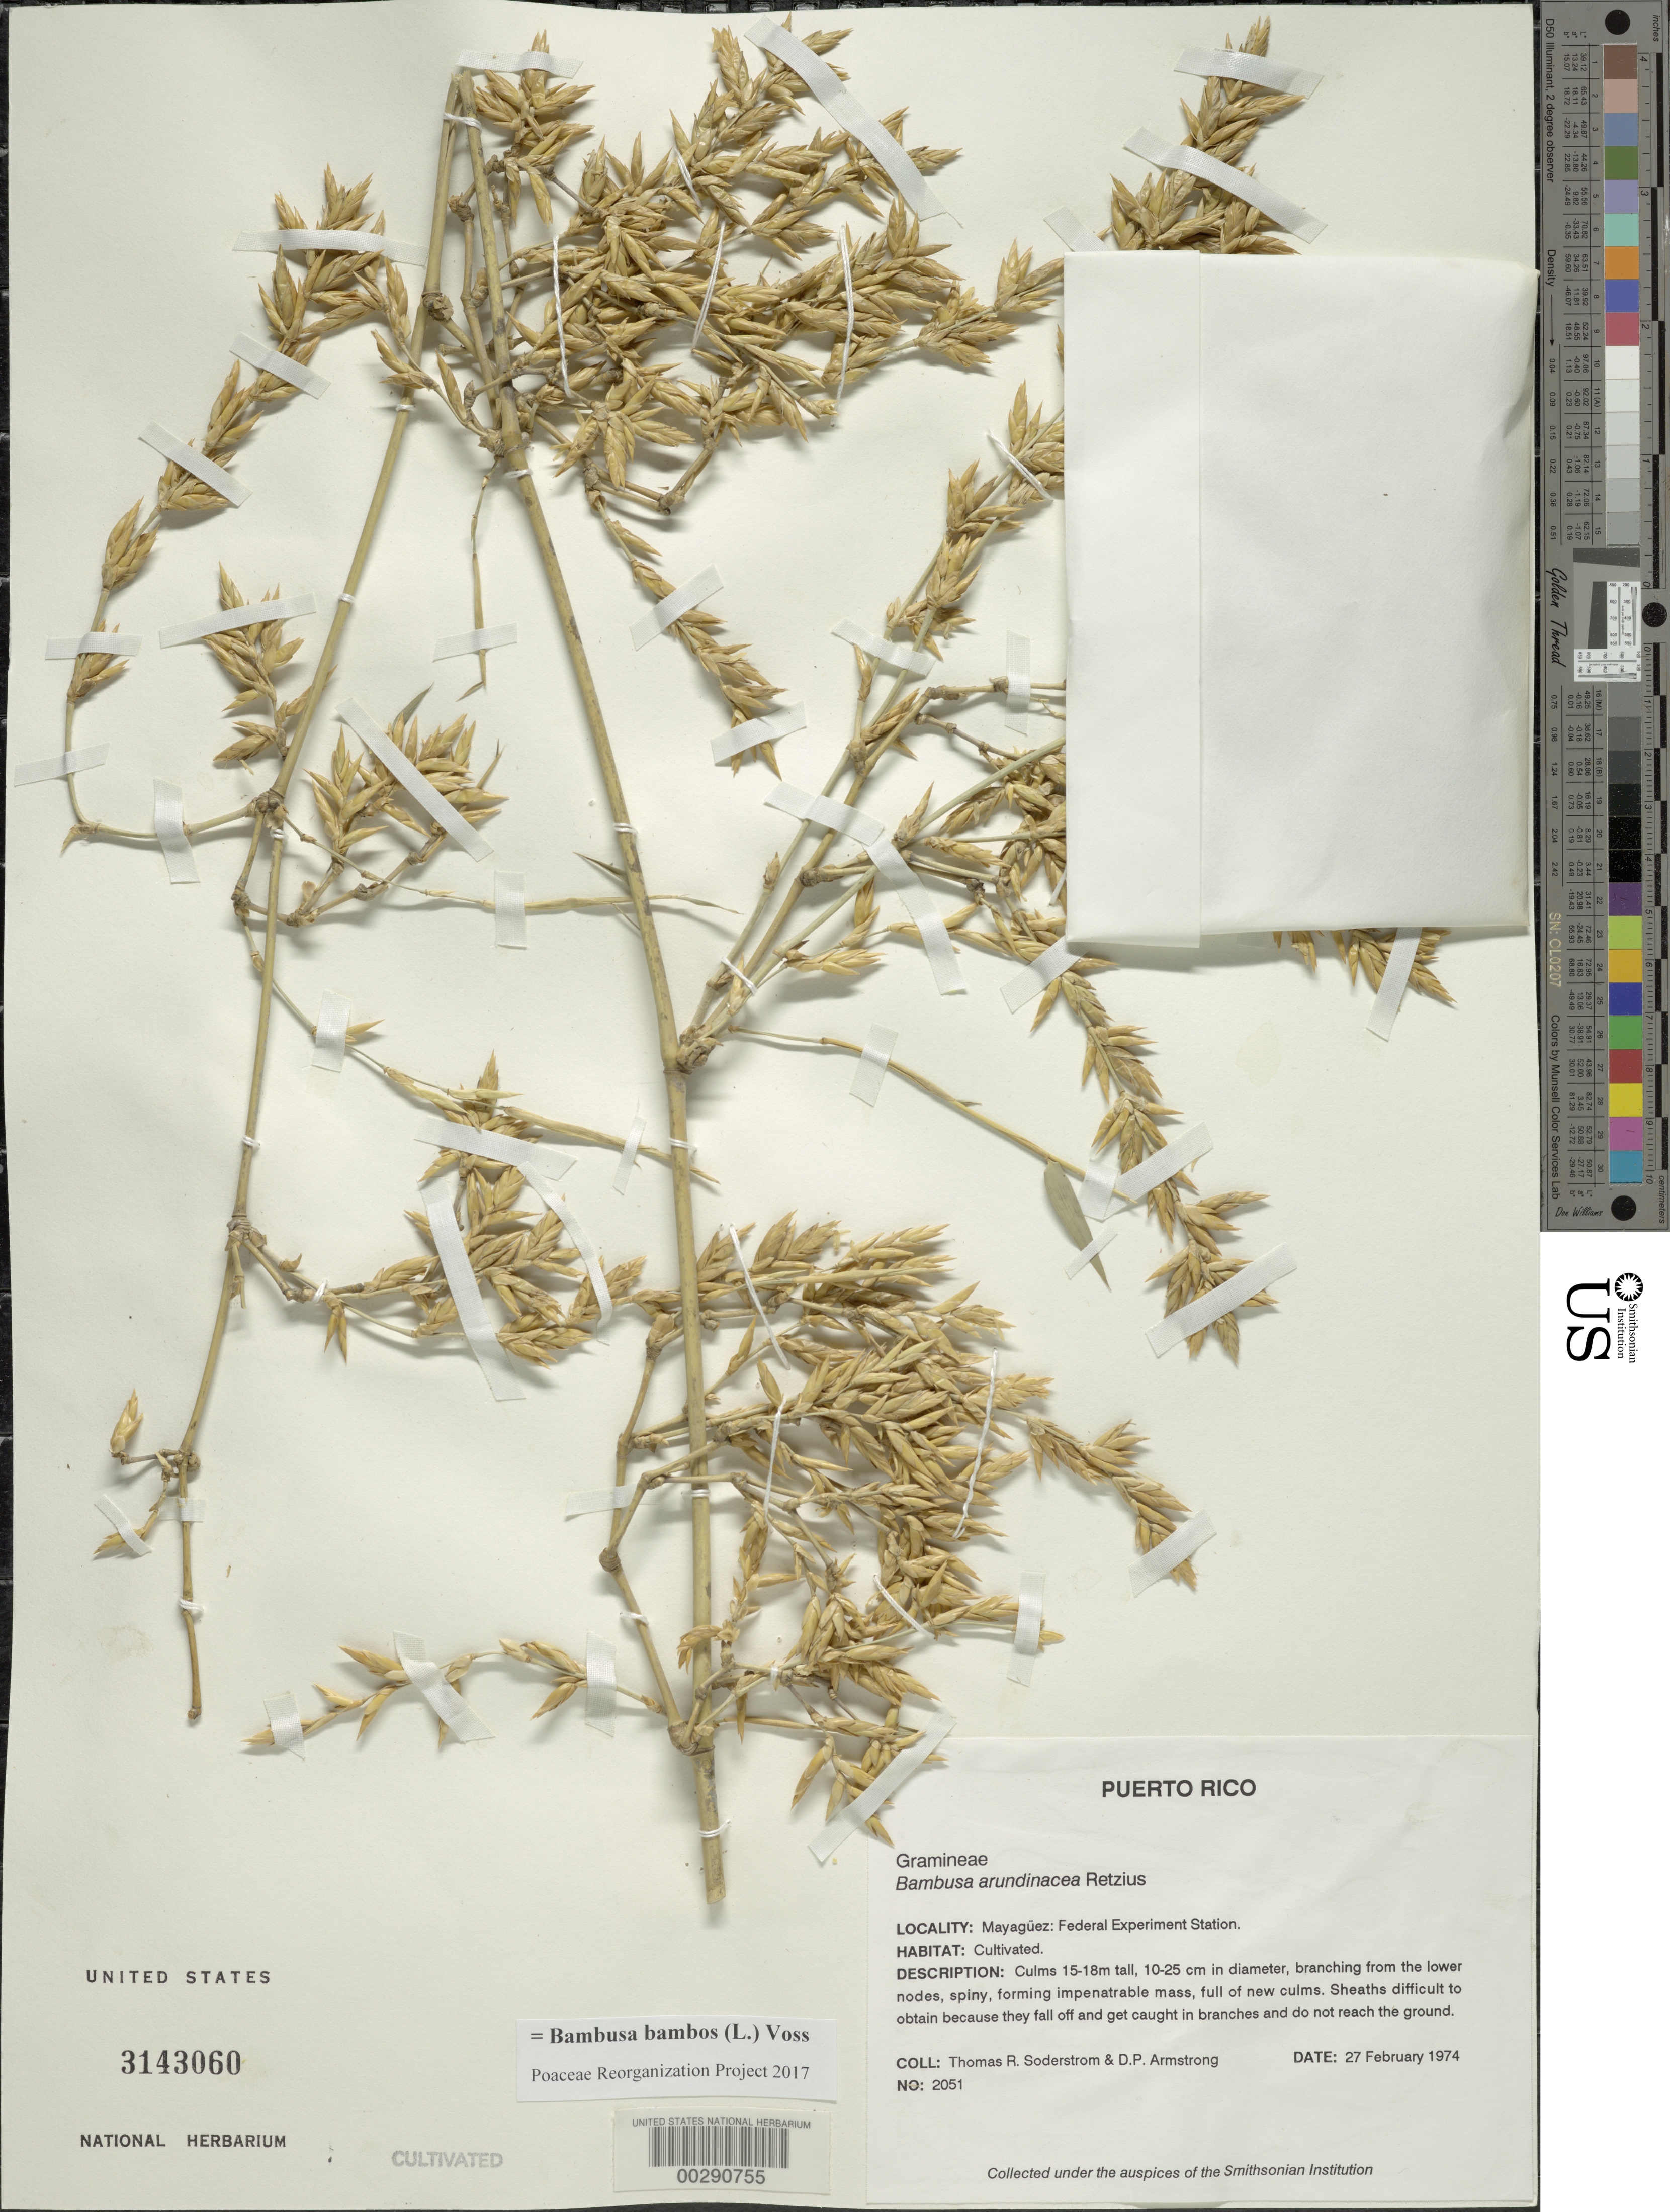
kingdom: Plantae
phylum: Tracheophyta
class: Liliopsida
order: Poales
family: Poaceae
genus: Bambusa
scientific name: Bambusa bambos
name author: (L.) Voss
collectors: T. R. Soderstrom & D. P. Armstrong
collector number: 2051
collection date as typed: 27 Feb 1974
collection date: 1974-02-27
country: Puerto Rico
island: Greater Antilles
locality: Mayaguez: federal experiment station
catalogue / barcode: US 3143060